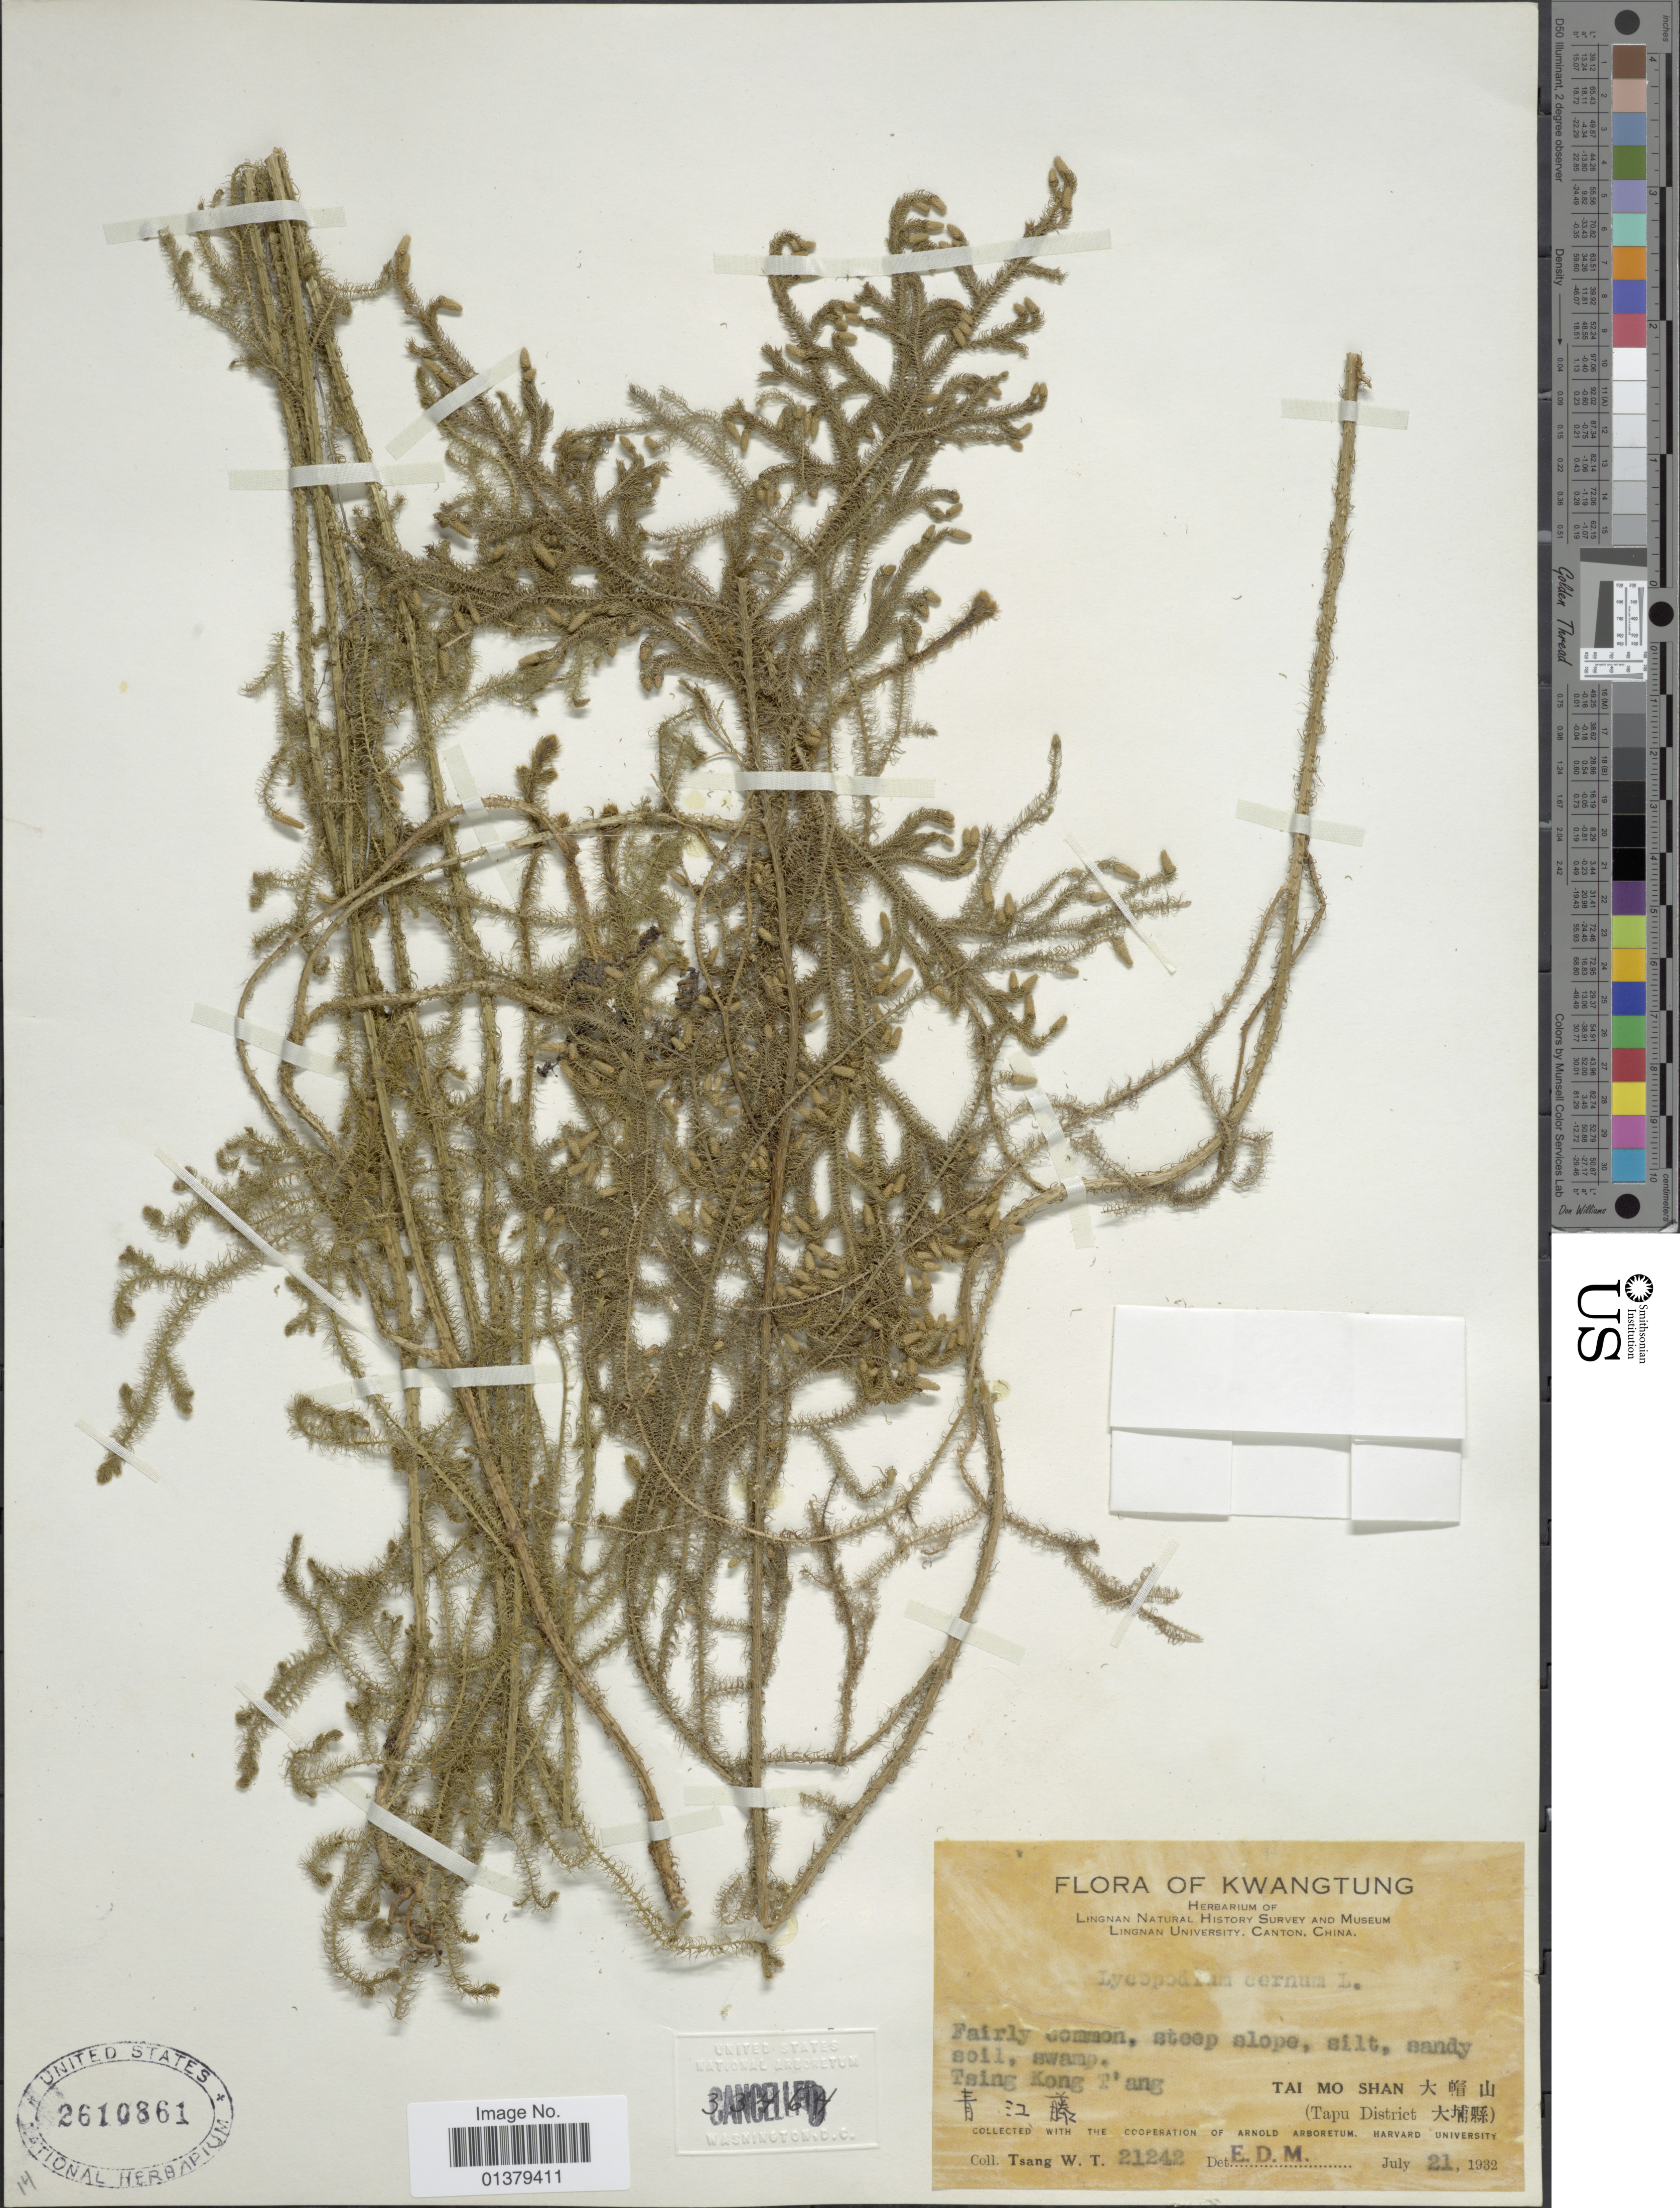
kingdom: Plantae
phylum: Tracheophyta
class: Lycopodiopsida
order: Lycopodiales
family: Lycopodiaceae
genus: Palhinhaea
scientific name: Palhinhaea cernua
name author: (L.) Vasc. & Franco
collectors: W. T. Tsang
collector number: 21242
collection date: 1932-07-21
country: China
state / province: Guangdong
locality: Kwangtung, Tai Mo Shan X, (Tapu Dsitrict X)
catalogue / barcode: US 2610861